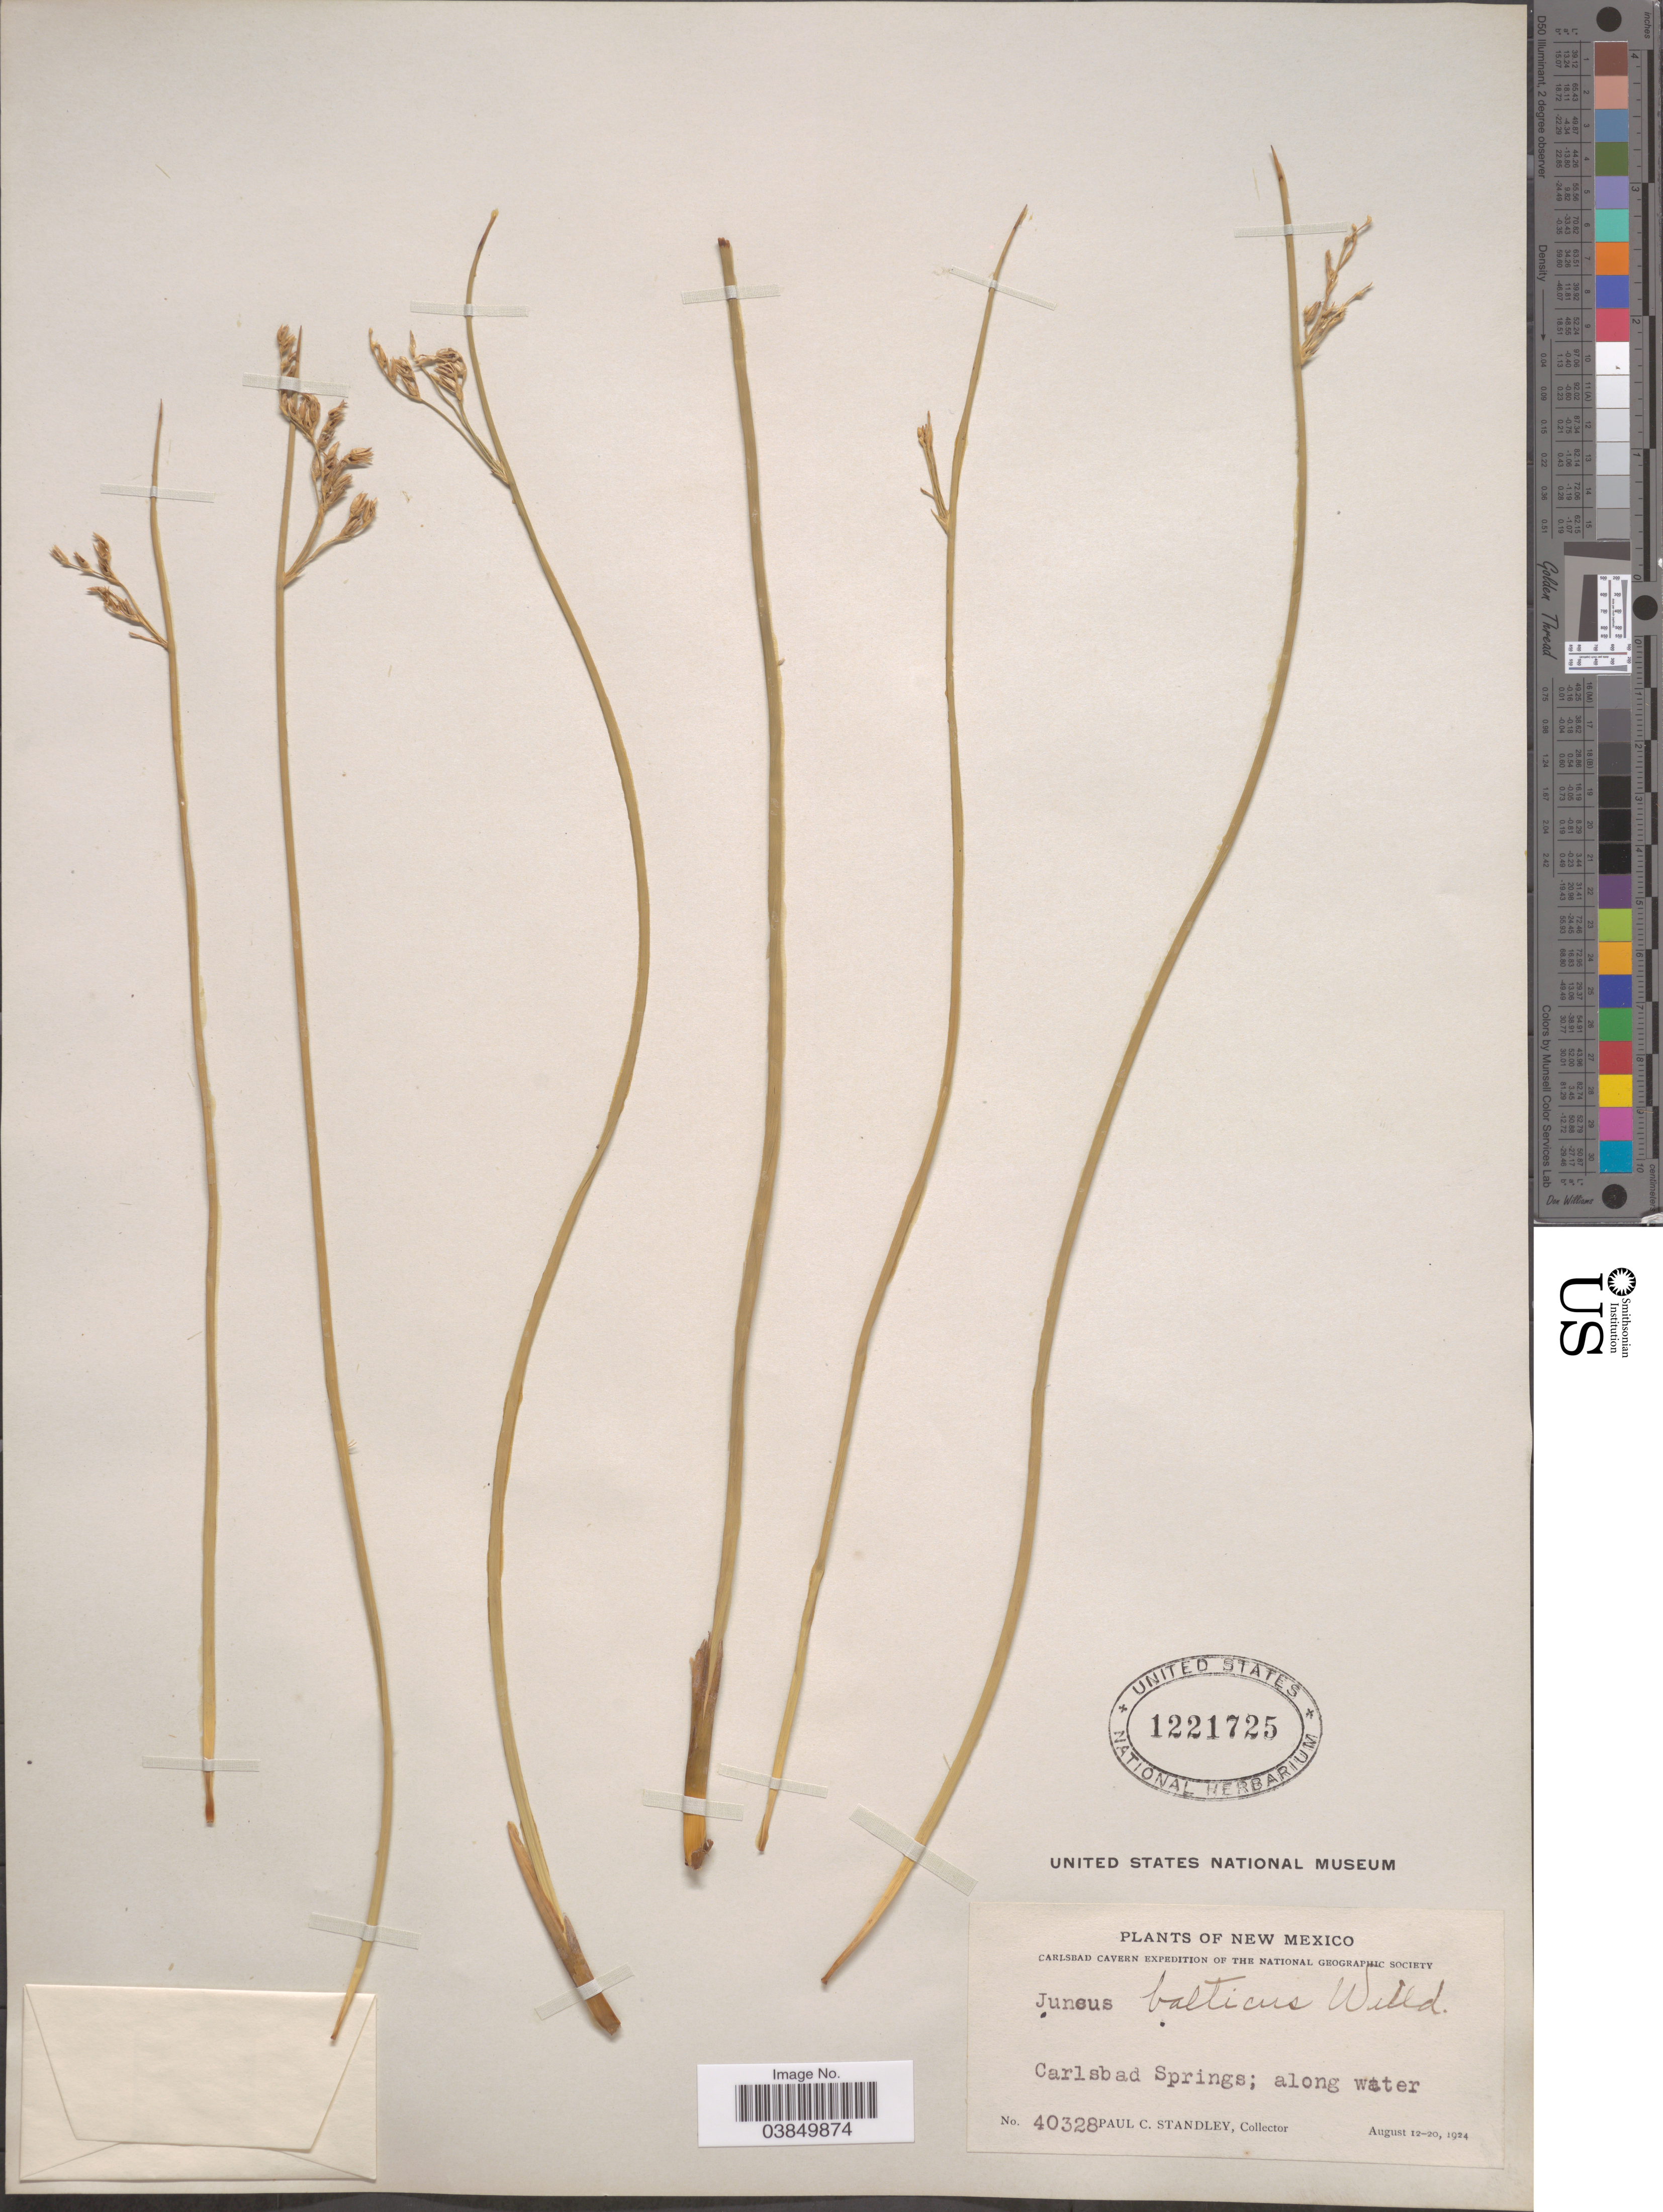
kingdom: Plantae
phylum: Tracheophyta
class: Liliopsida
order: Poales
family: Juncaceae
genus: Juncus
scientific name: Juncus balticus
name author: Willd.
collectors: P. C. Standley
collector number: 40328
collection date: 1924-08-12/1924-08-20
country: United States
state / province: New Mexico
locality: Carlsbad Springs; along water.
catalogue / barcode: US 1221725